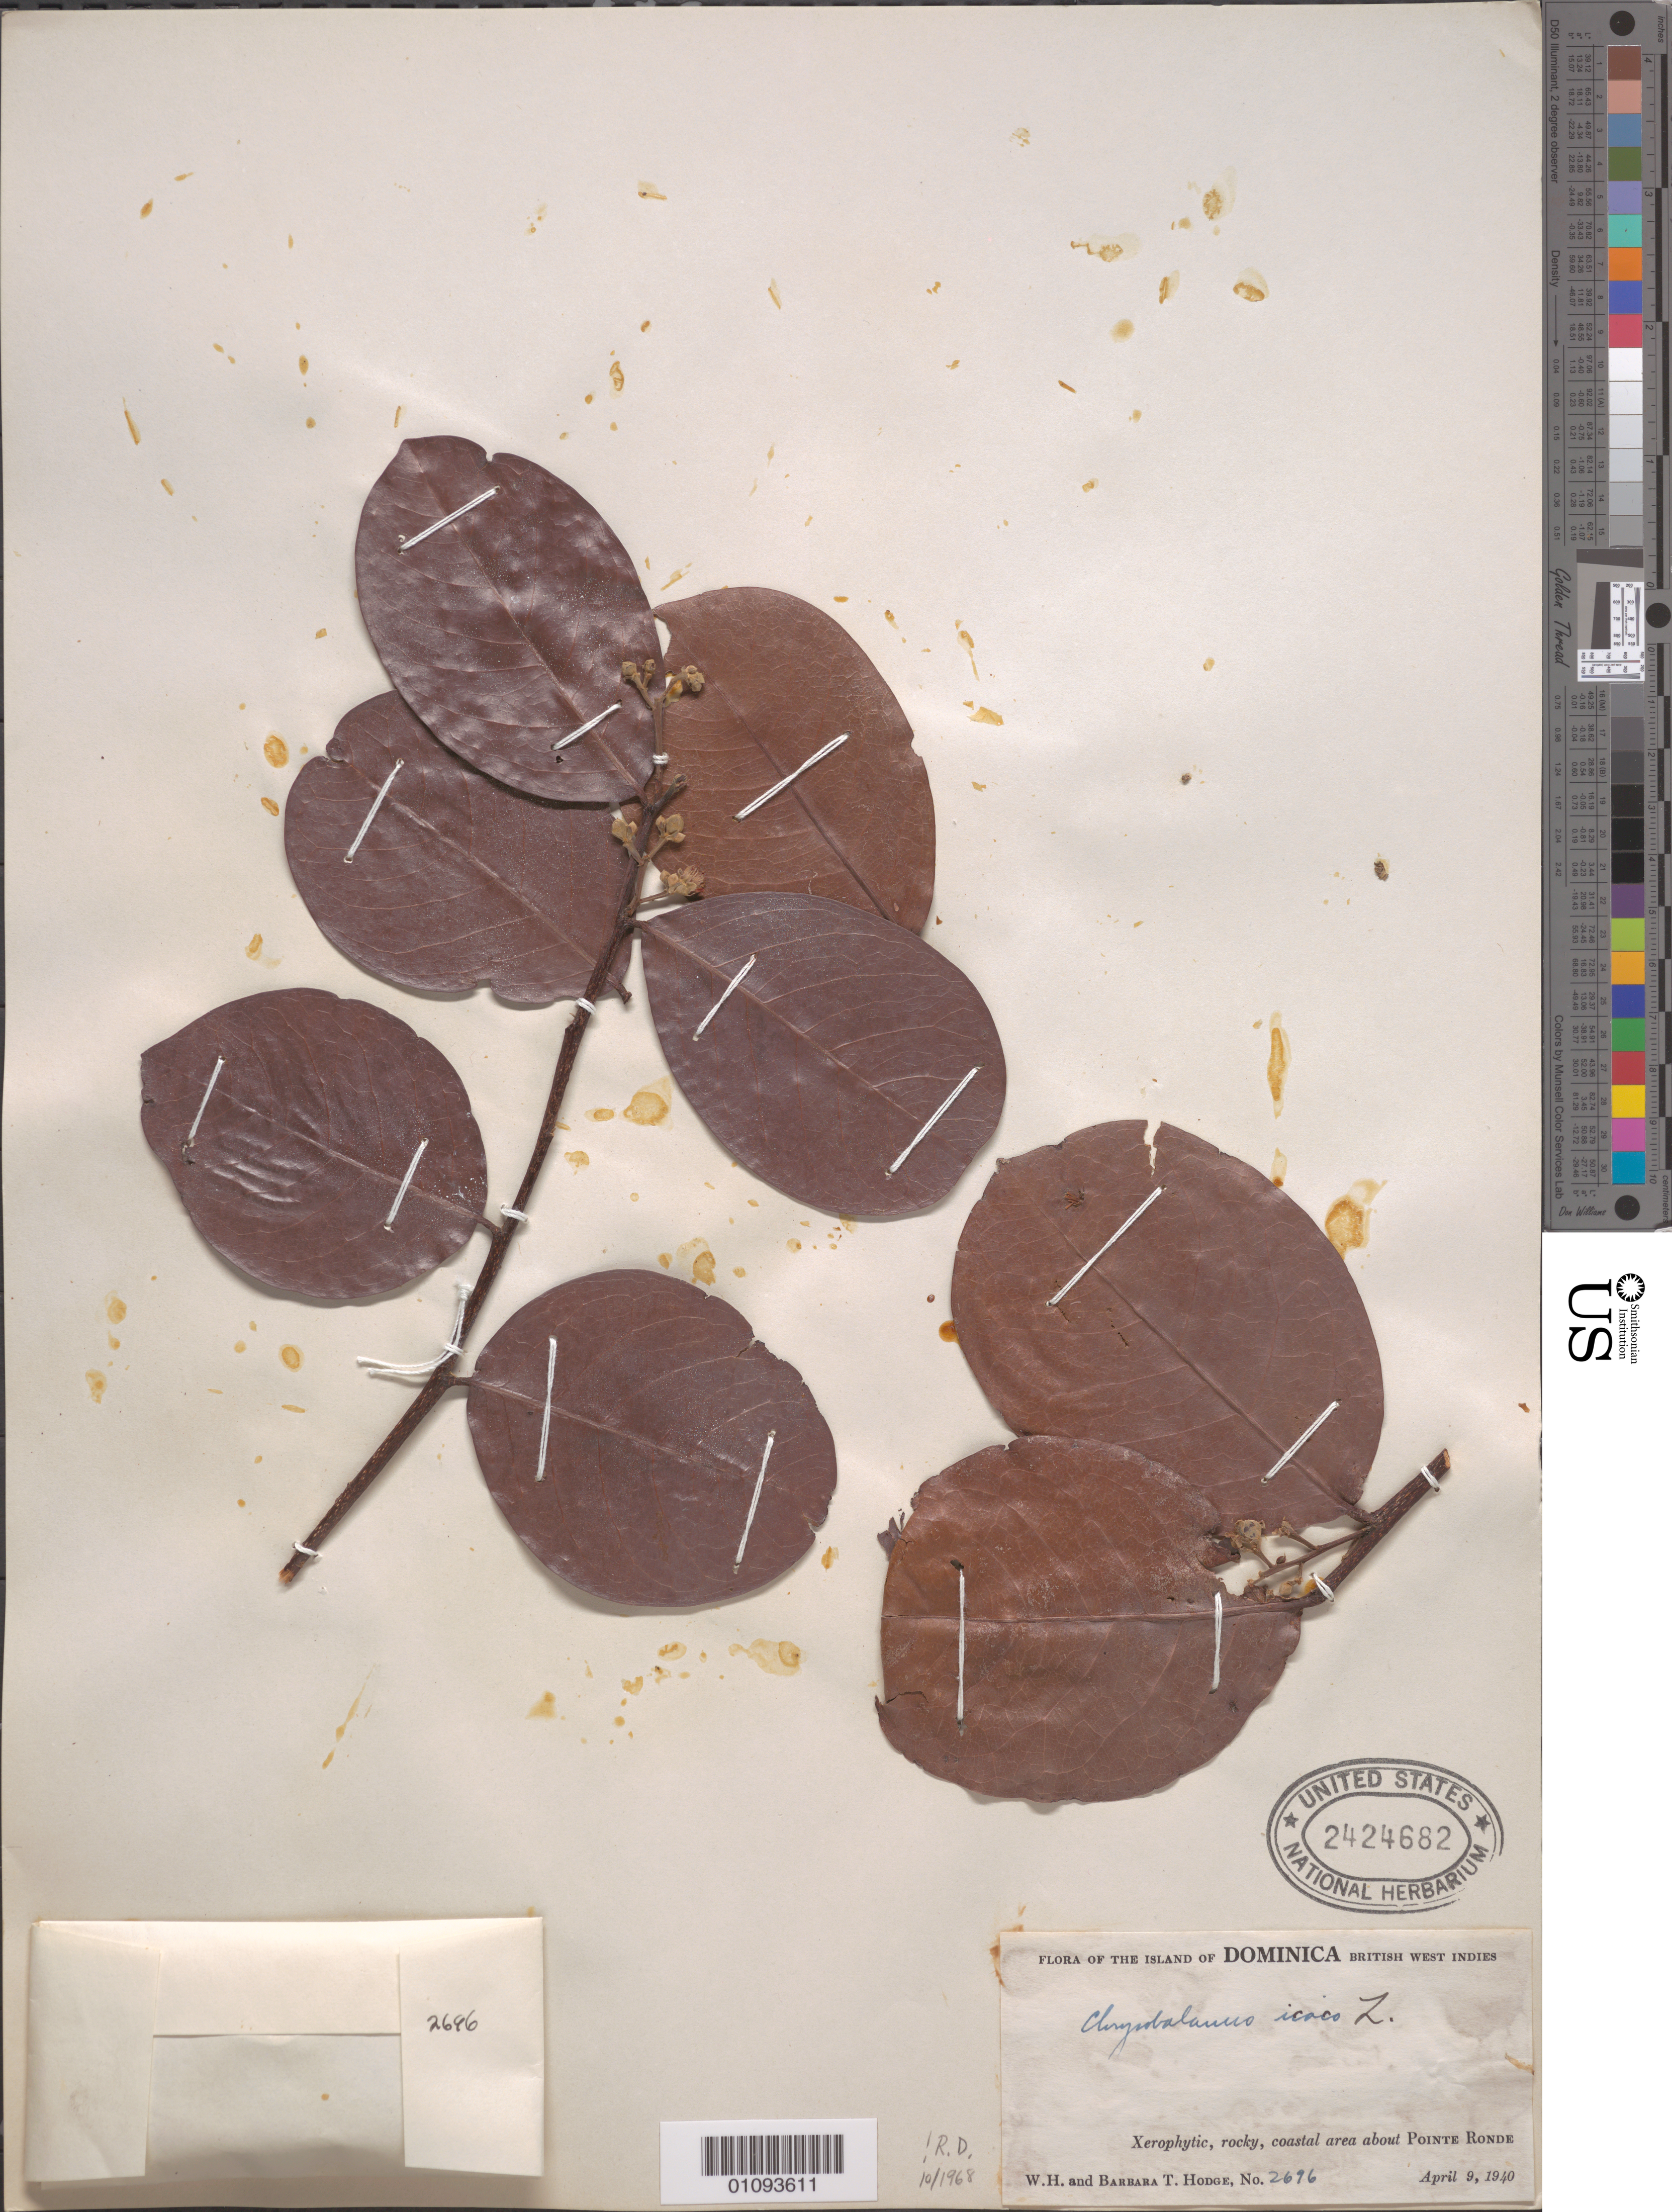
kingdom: Plantae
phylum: Tracheophyta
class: Magnoliopsida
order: Malpighiales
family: Chrysobalanaceae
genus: Chrysobalanus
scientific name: Chrysobalanus icaco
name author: L.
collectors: W. Hodge & B. Hodge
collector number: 2696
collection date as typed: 09 Apr 1940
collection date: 1940-04-09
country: Dominica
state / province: St. John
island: Dominica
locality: Xerophytic, rocky, coastal area about Pointe Ronde.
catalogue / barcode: US 2424682